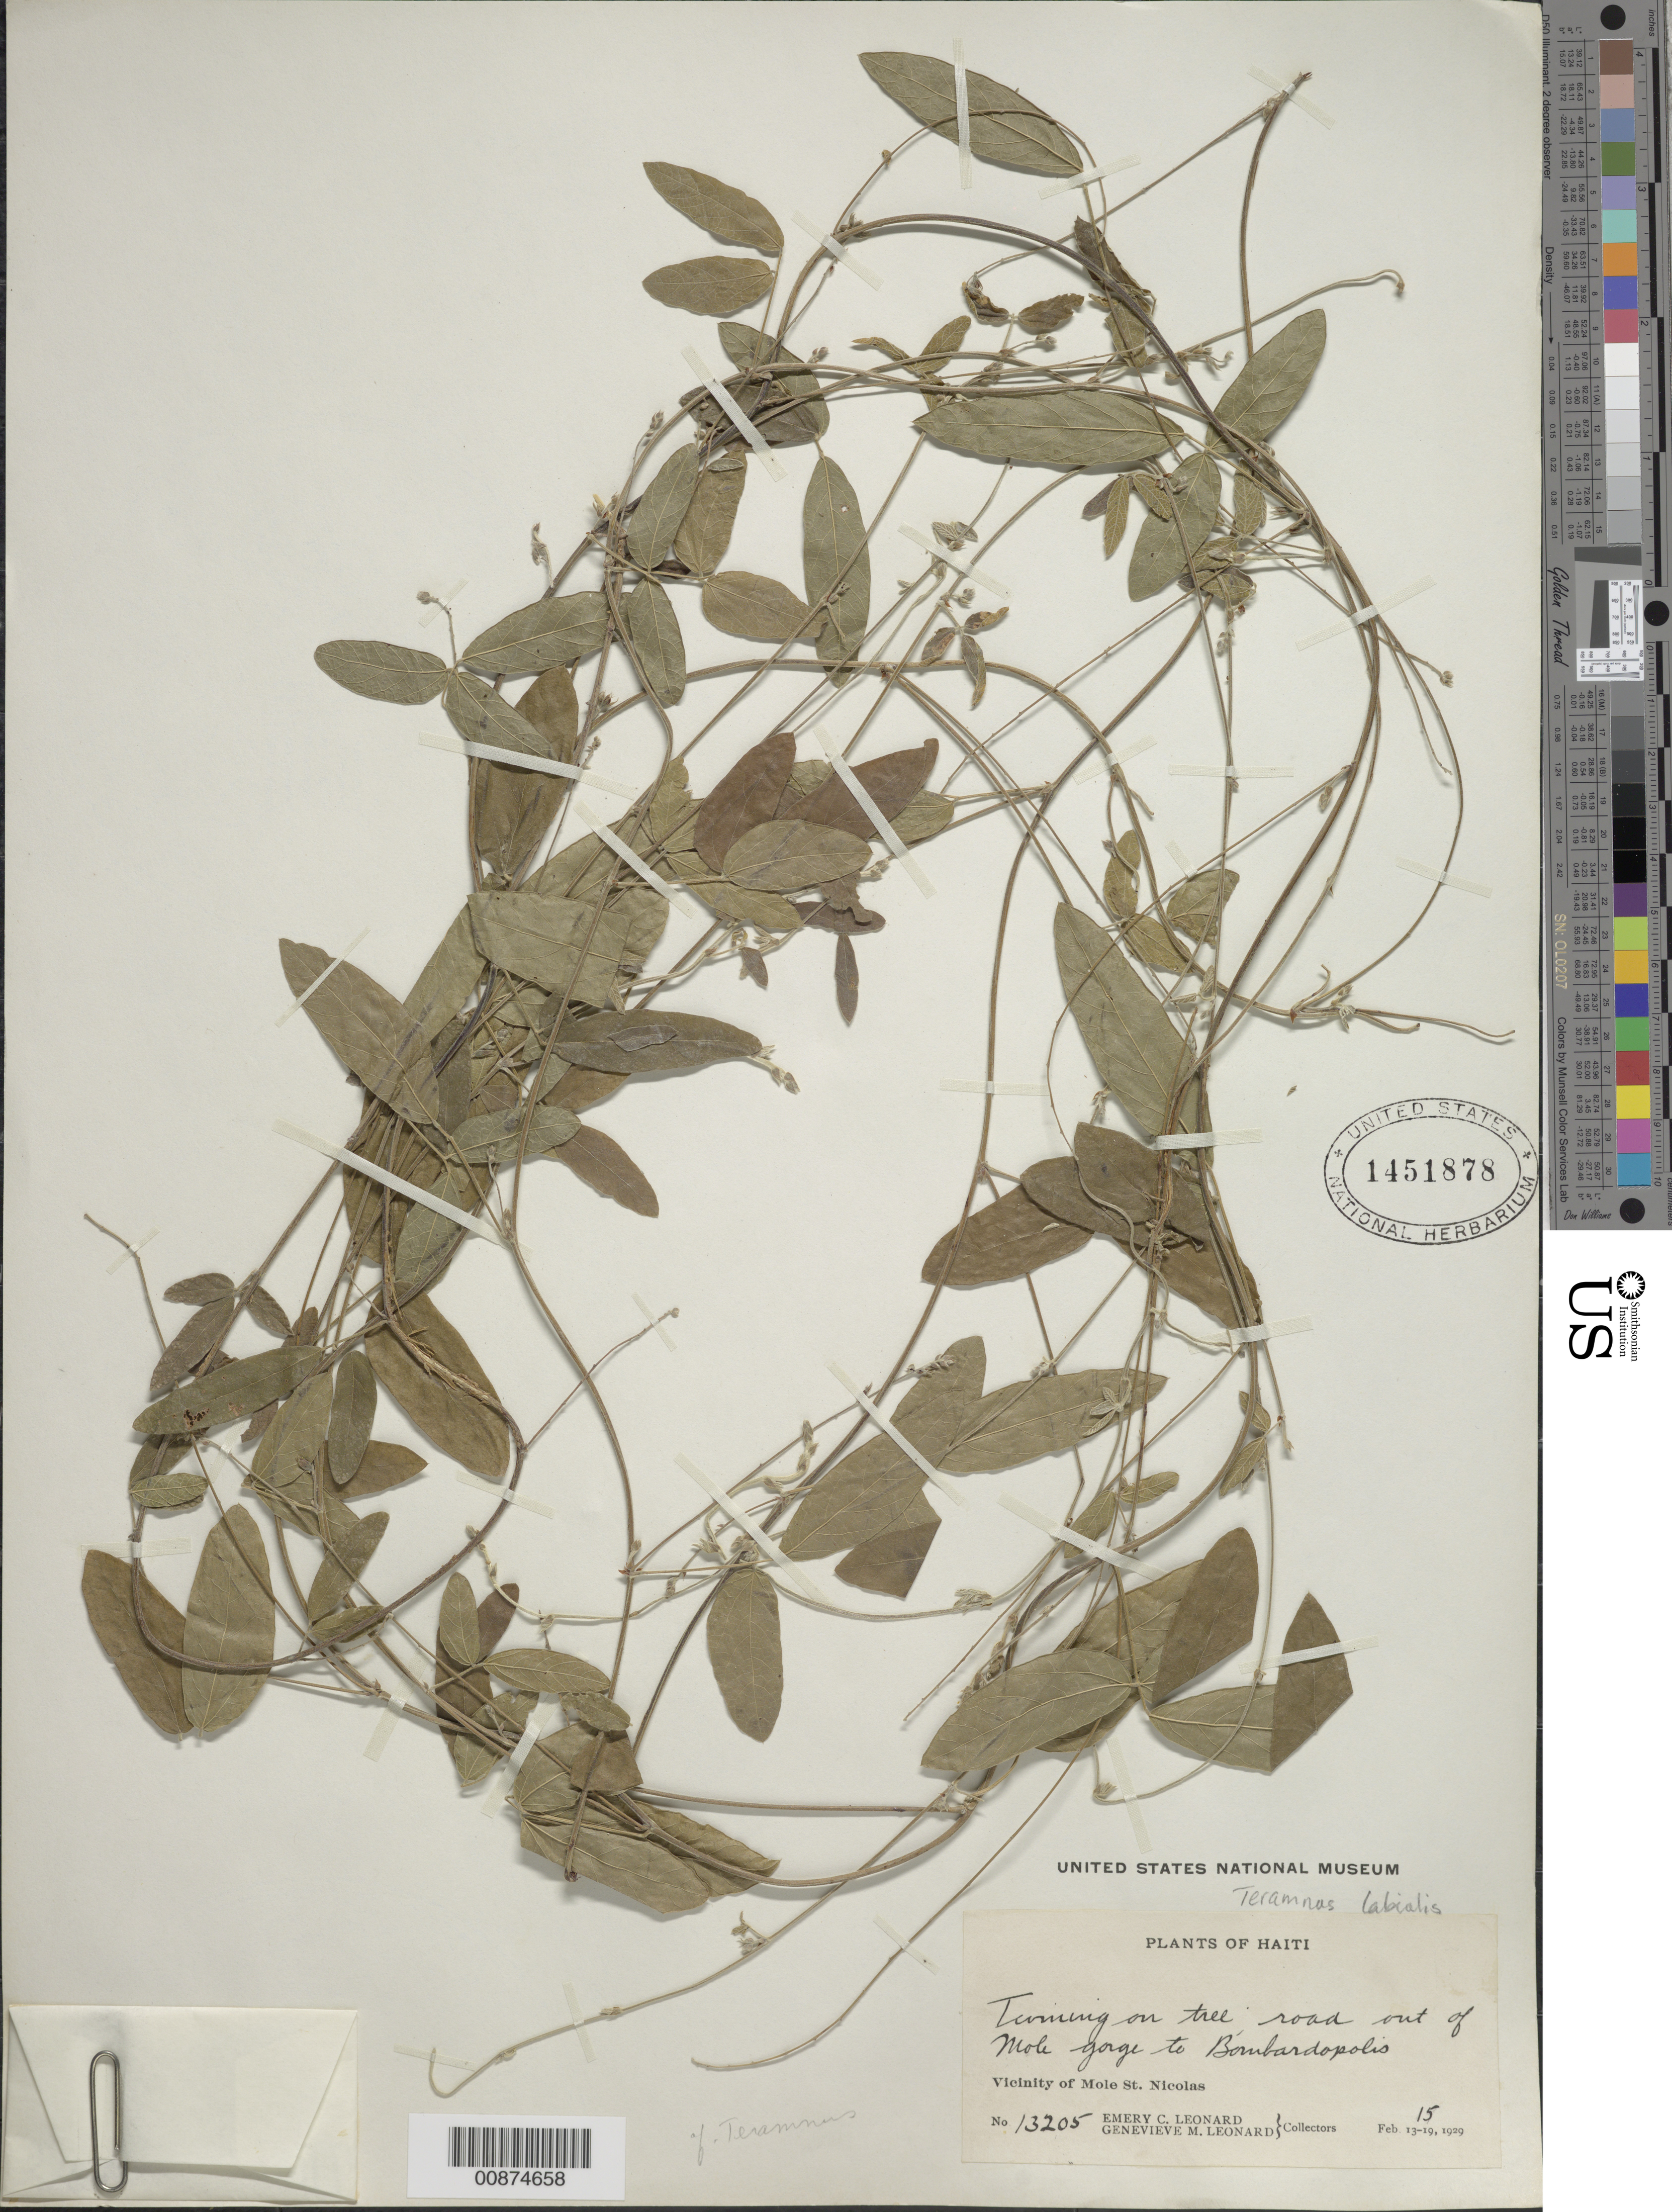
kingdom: Plantae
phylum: Tracheophyta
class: Magnoliopsida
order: Fabales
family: Fabaceae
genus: Teramnus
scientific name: Teramnus labialis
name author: (L. f.) Spreng.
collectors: E. C. Leonard & G. M. Leonard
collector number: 13205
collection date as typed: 15 Feb 1929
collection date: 1929-02-15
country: Haiti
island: Hispaniola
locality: Vicinity of Mole St. Nicolas. Road out of Mole Gorge to Bombardopolis.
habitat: Twining on tree.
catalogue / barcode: US 1451878